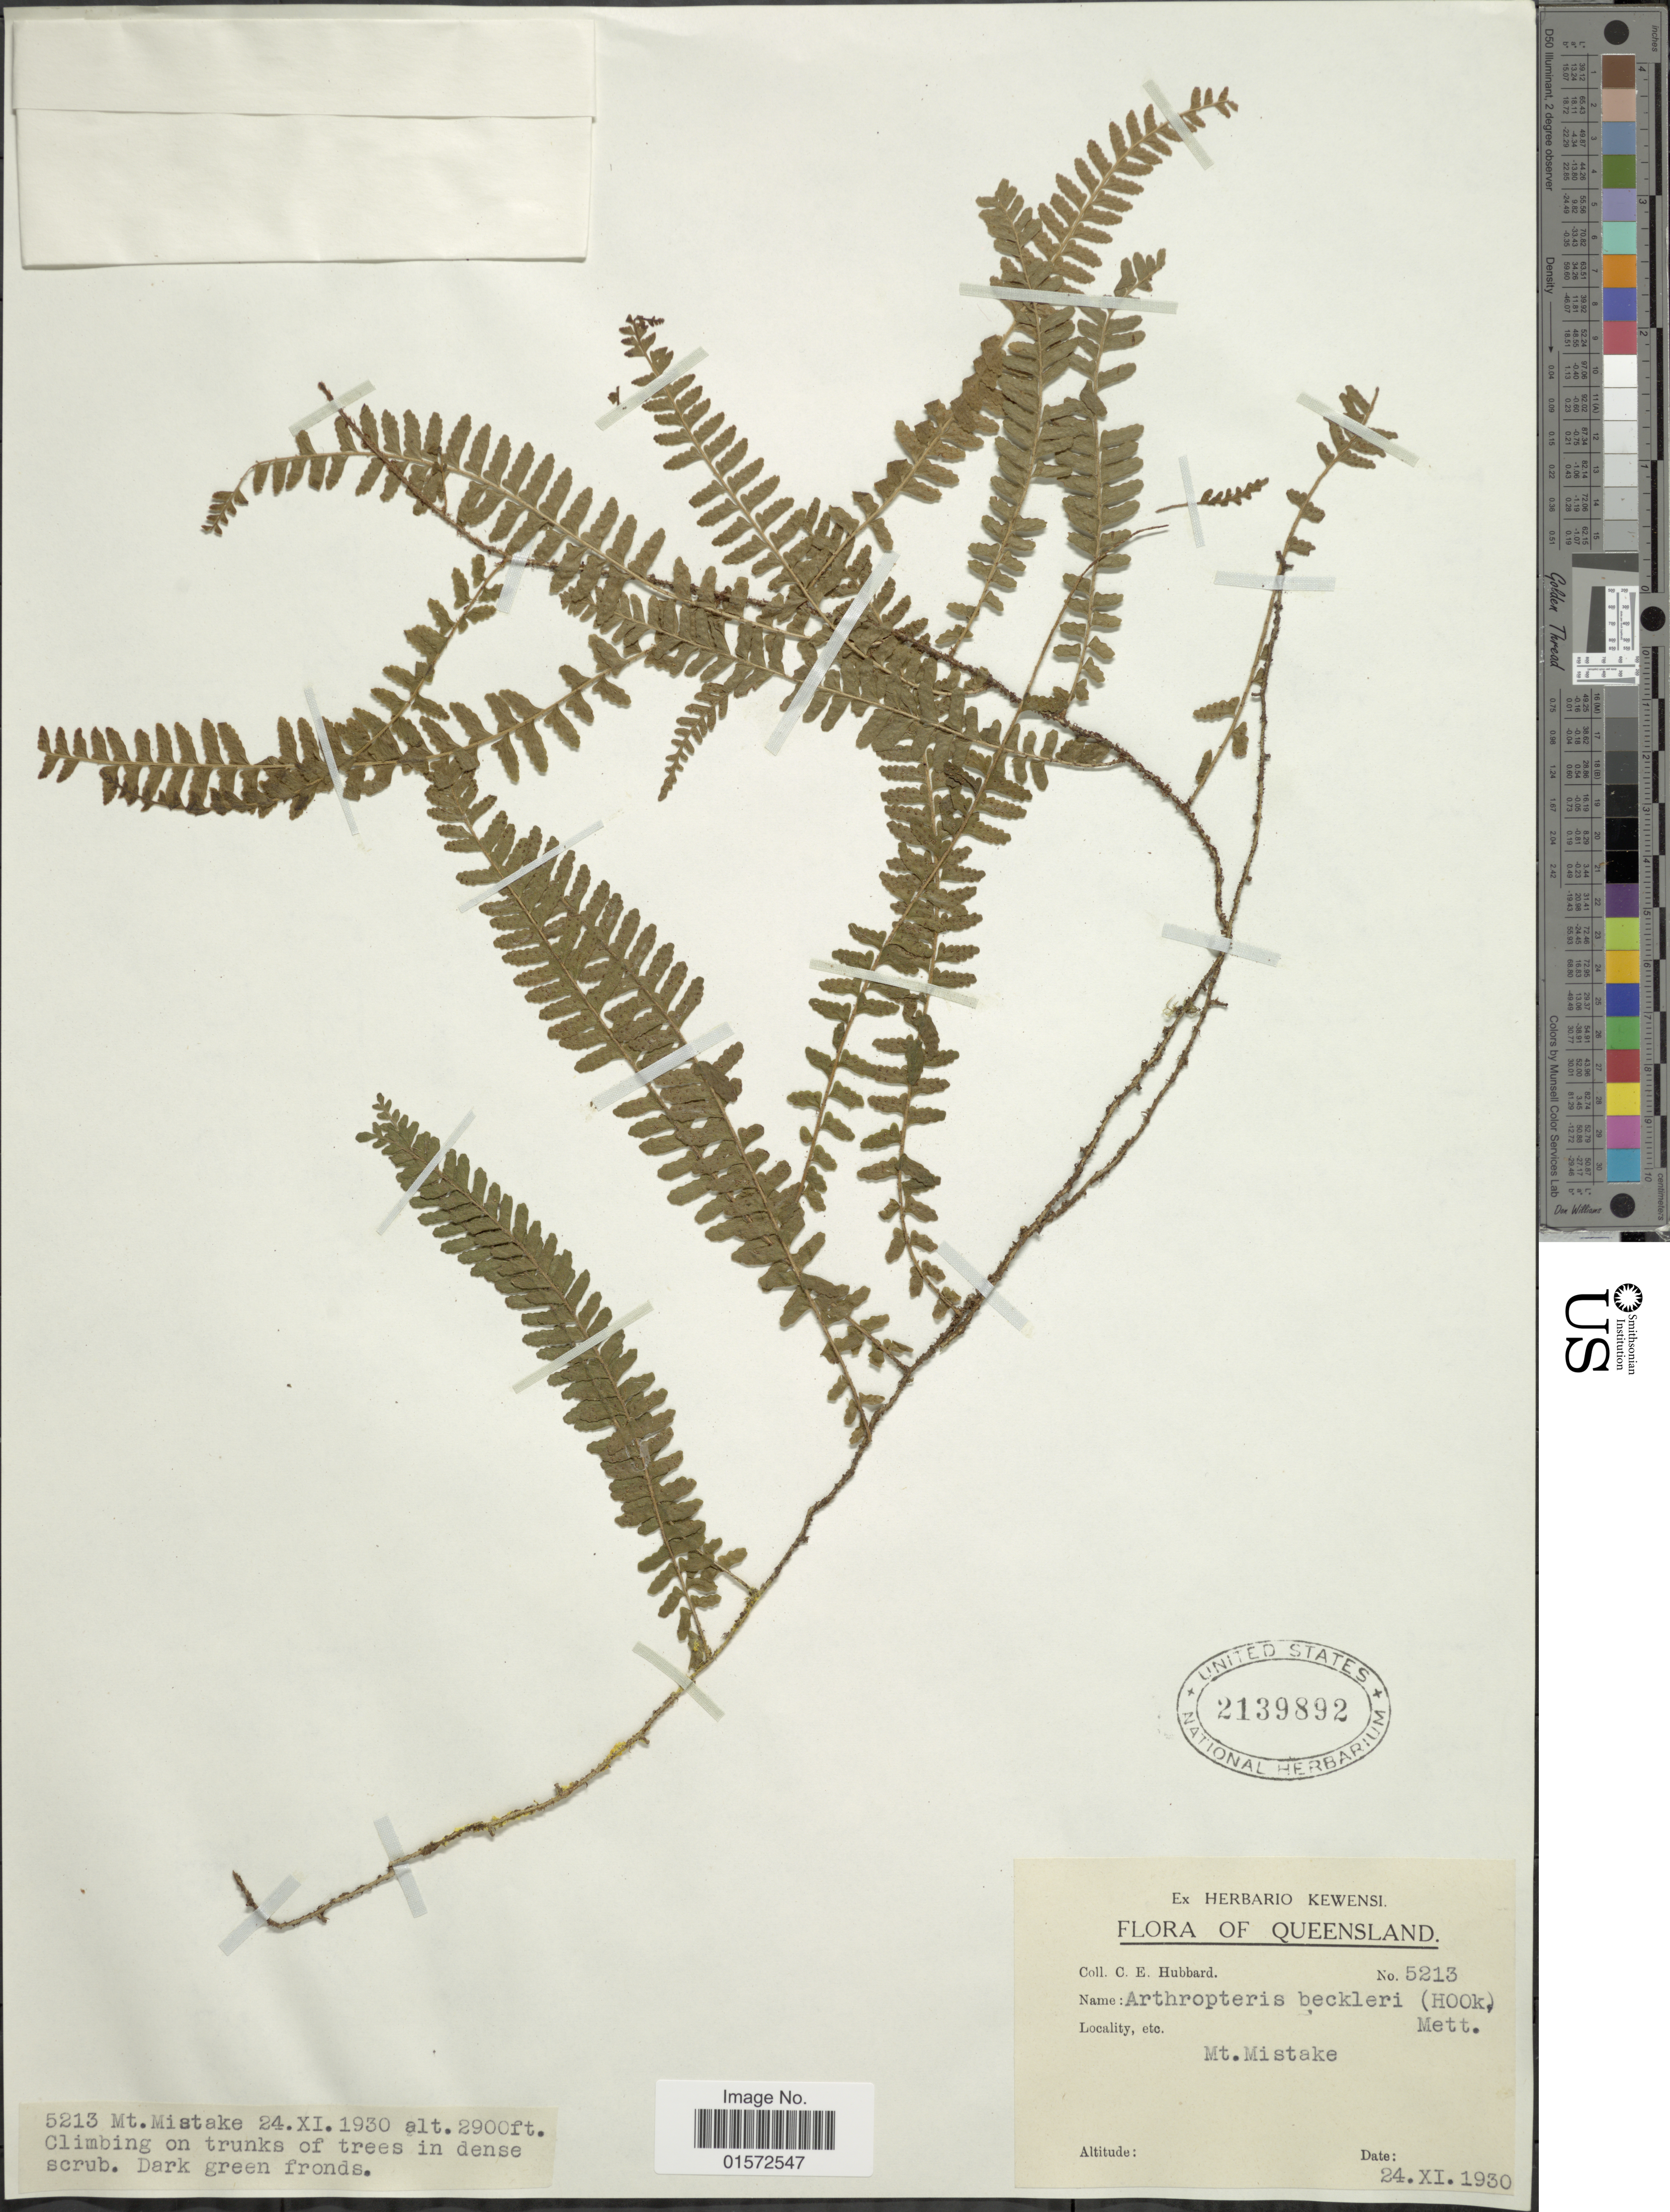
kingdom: Plantae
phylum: Tracheophyta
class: Polypodiopsida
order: Polypodiales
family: Tectariaceae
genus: Arthropteris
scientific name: Arthropteris beckleri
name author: (Hook.) Mett.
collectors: C. E. Hubbard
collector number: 5213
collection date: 1930-11-24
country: Australia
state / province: Queensland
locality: Queensland, Mt. Mistake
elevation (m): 884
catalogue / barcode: US 2139892